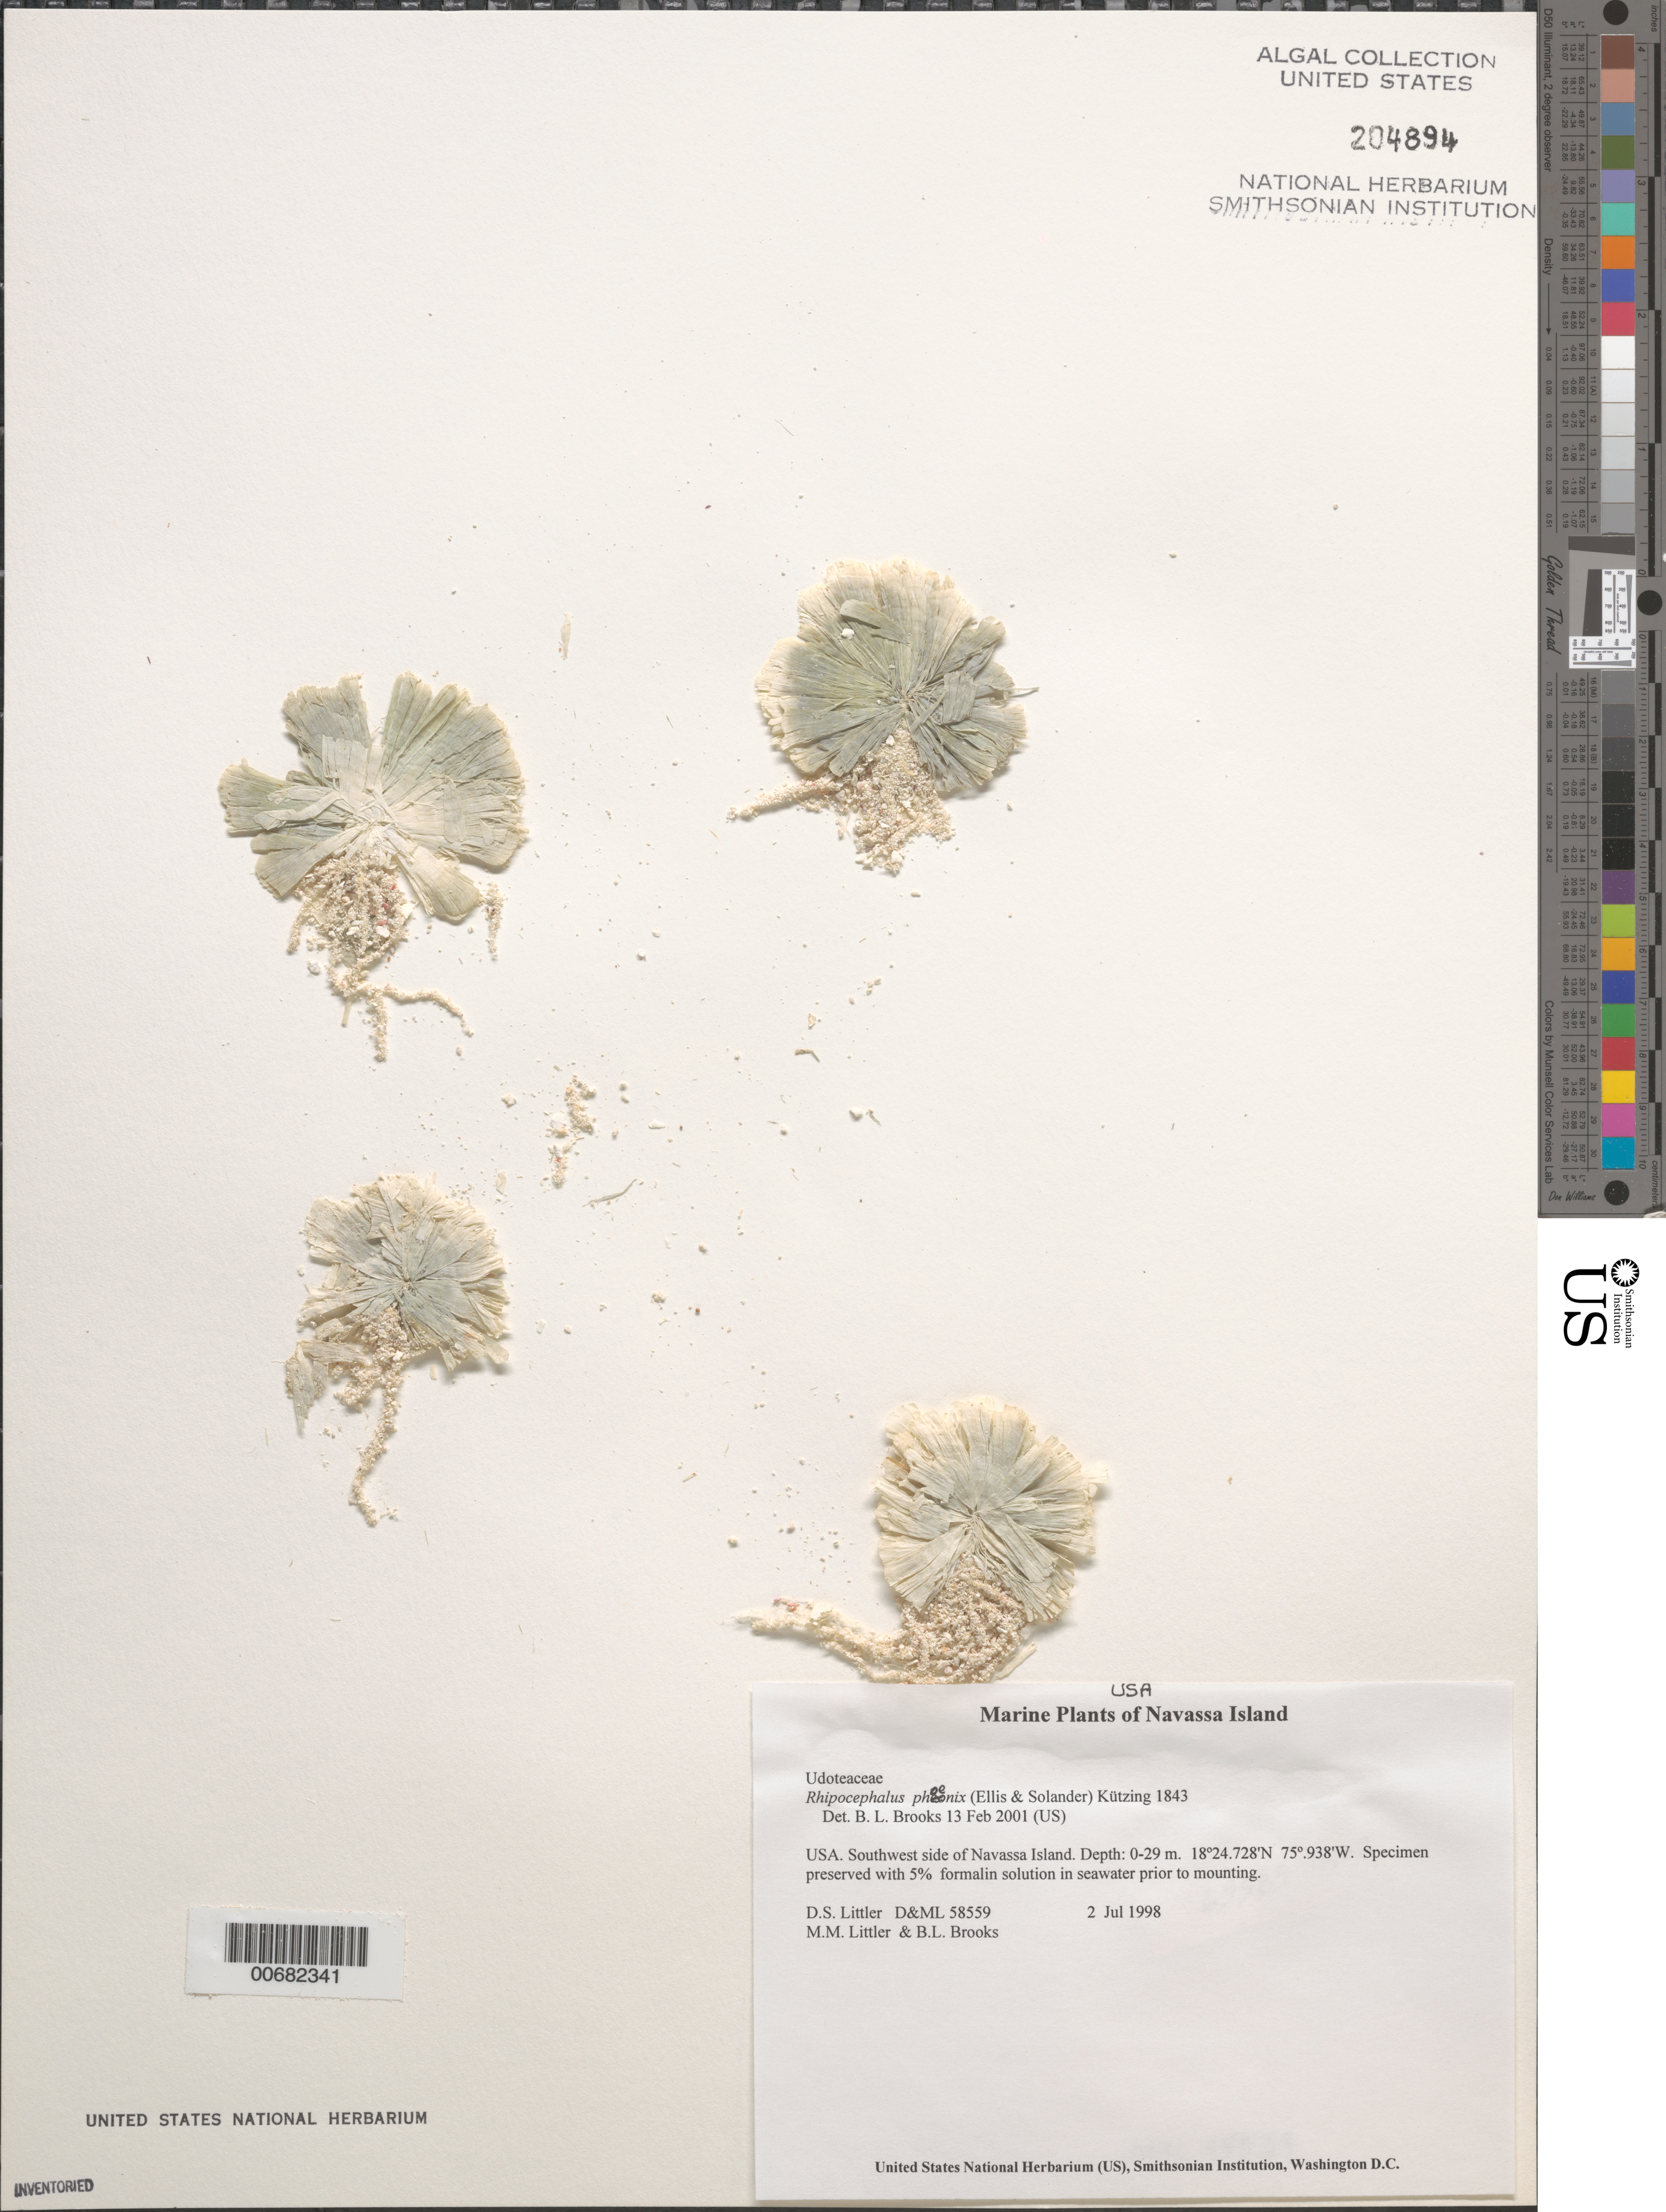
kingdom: Plantae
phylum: Chlorophyta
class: Ulvophyceae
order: Bryopsidales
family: Udoteaceae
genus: Rhipocephalus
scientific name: Rhipocephalus phoenix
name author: (J. Ellis & Sol.) Kütz.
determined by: Brooks, B. L., (BOT), Smithsonian Institution - National Museum of Natural History (UNITED STATES)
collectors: D. S. Littler, M. M. Littler & B. Brooks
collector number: D&ML 58559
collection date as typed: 02 Jul 1998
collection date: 1998-07-02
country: Navassa Island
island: Navassa Island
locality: Southwest side of island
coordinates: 18 24.728' N, 75 .938' W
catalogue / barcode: US 204894